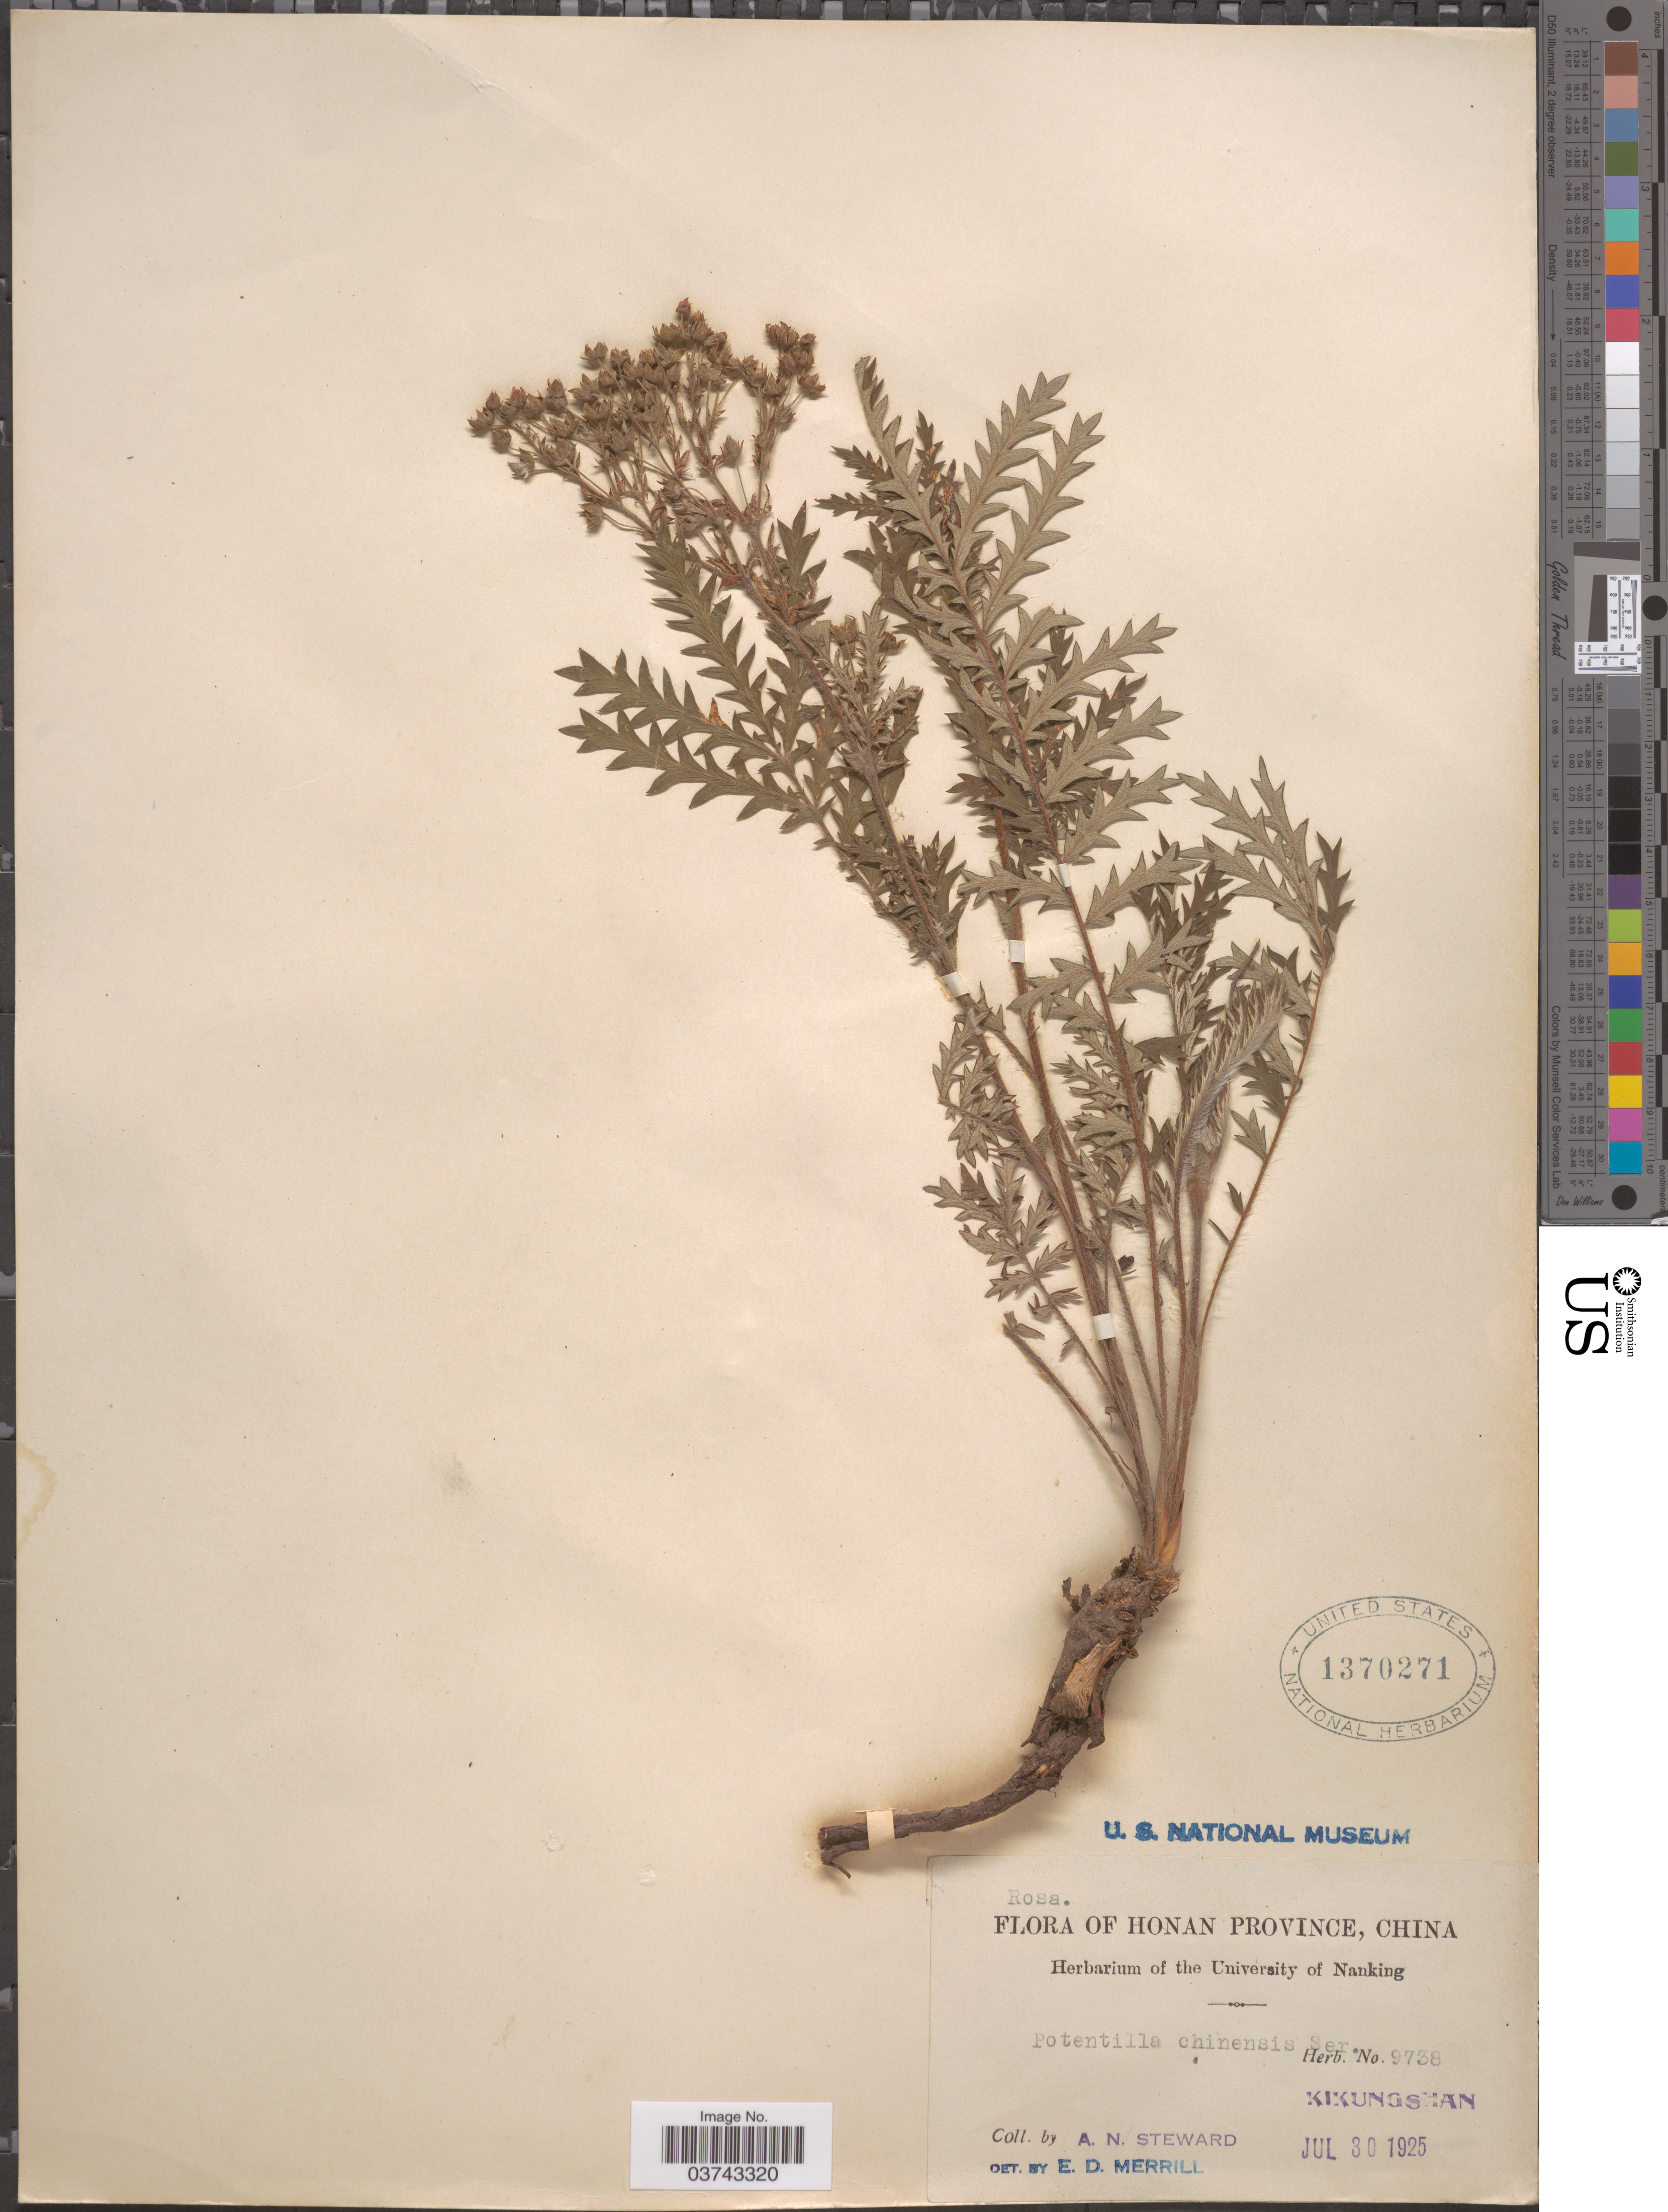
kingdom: Plantae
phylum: Tracheophyta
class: Magnoliopsida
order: Rosales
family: Rosaceae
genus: Potentilla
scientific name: Potentilla chinensis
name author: Ser.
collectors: A. N. Steward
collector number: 9738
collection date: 1925-07-30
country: China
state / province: Henan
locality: Honan Province. Kikungshan.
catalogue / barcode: US 1370271